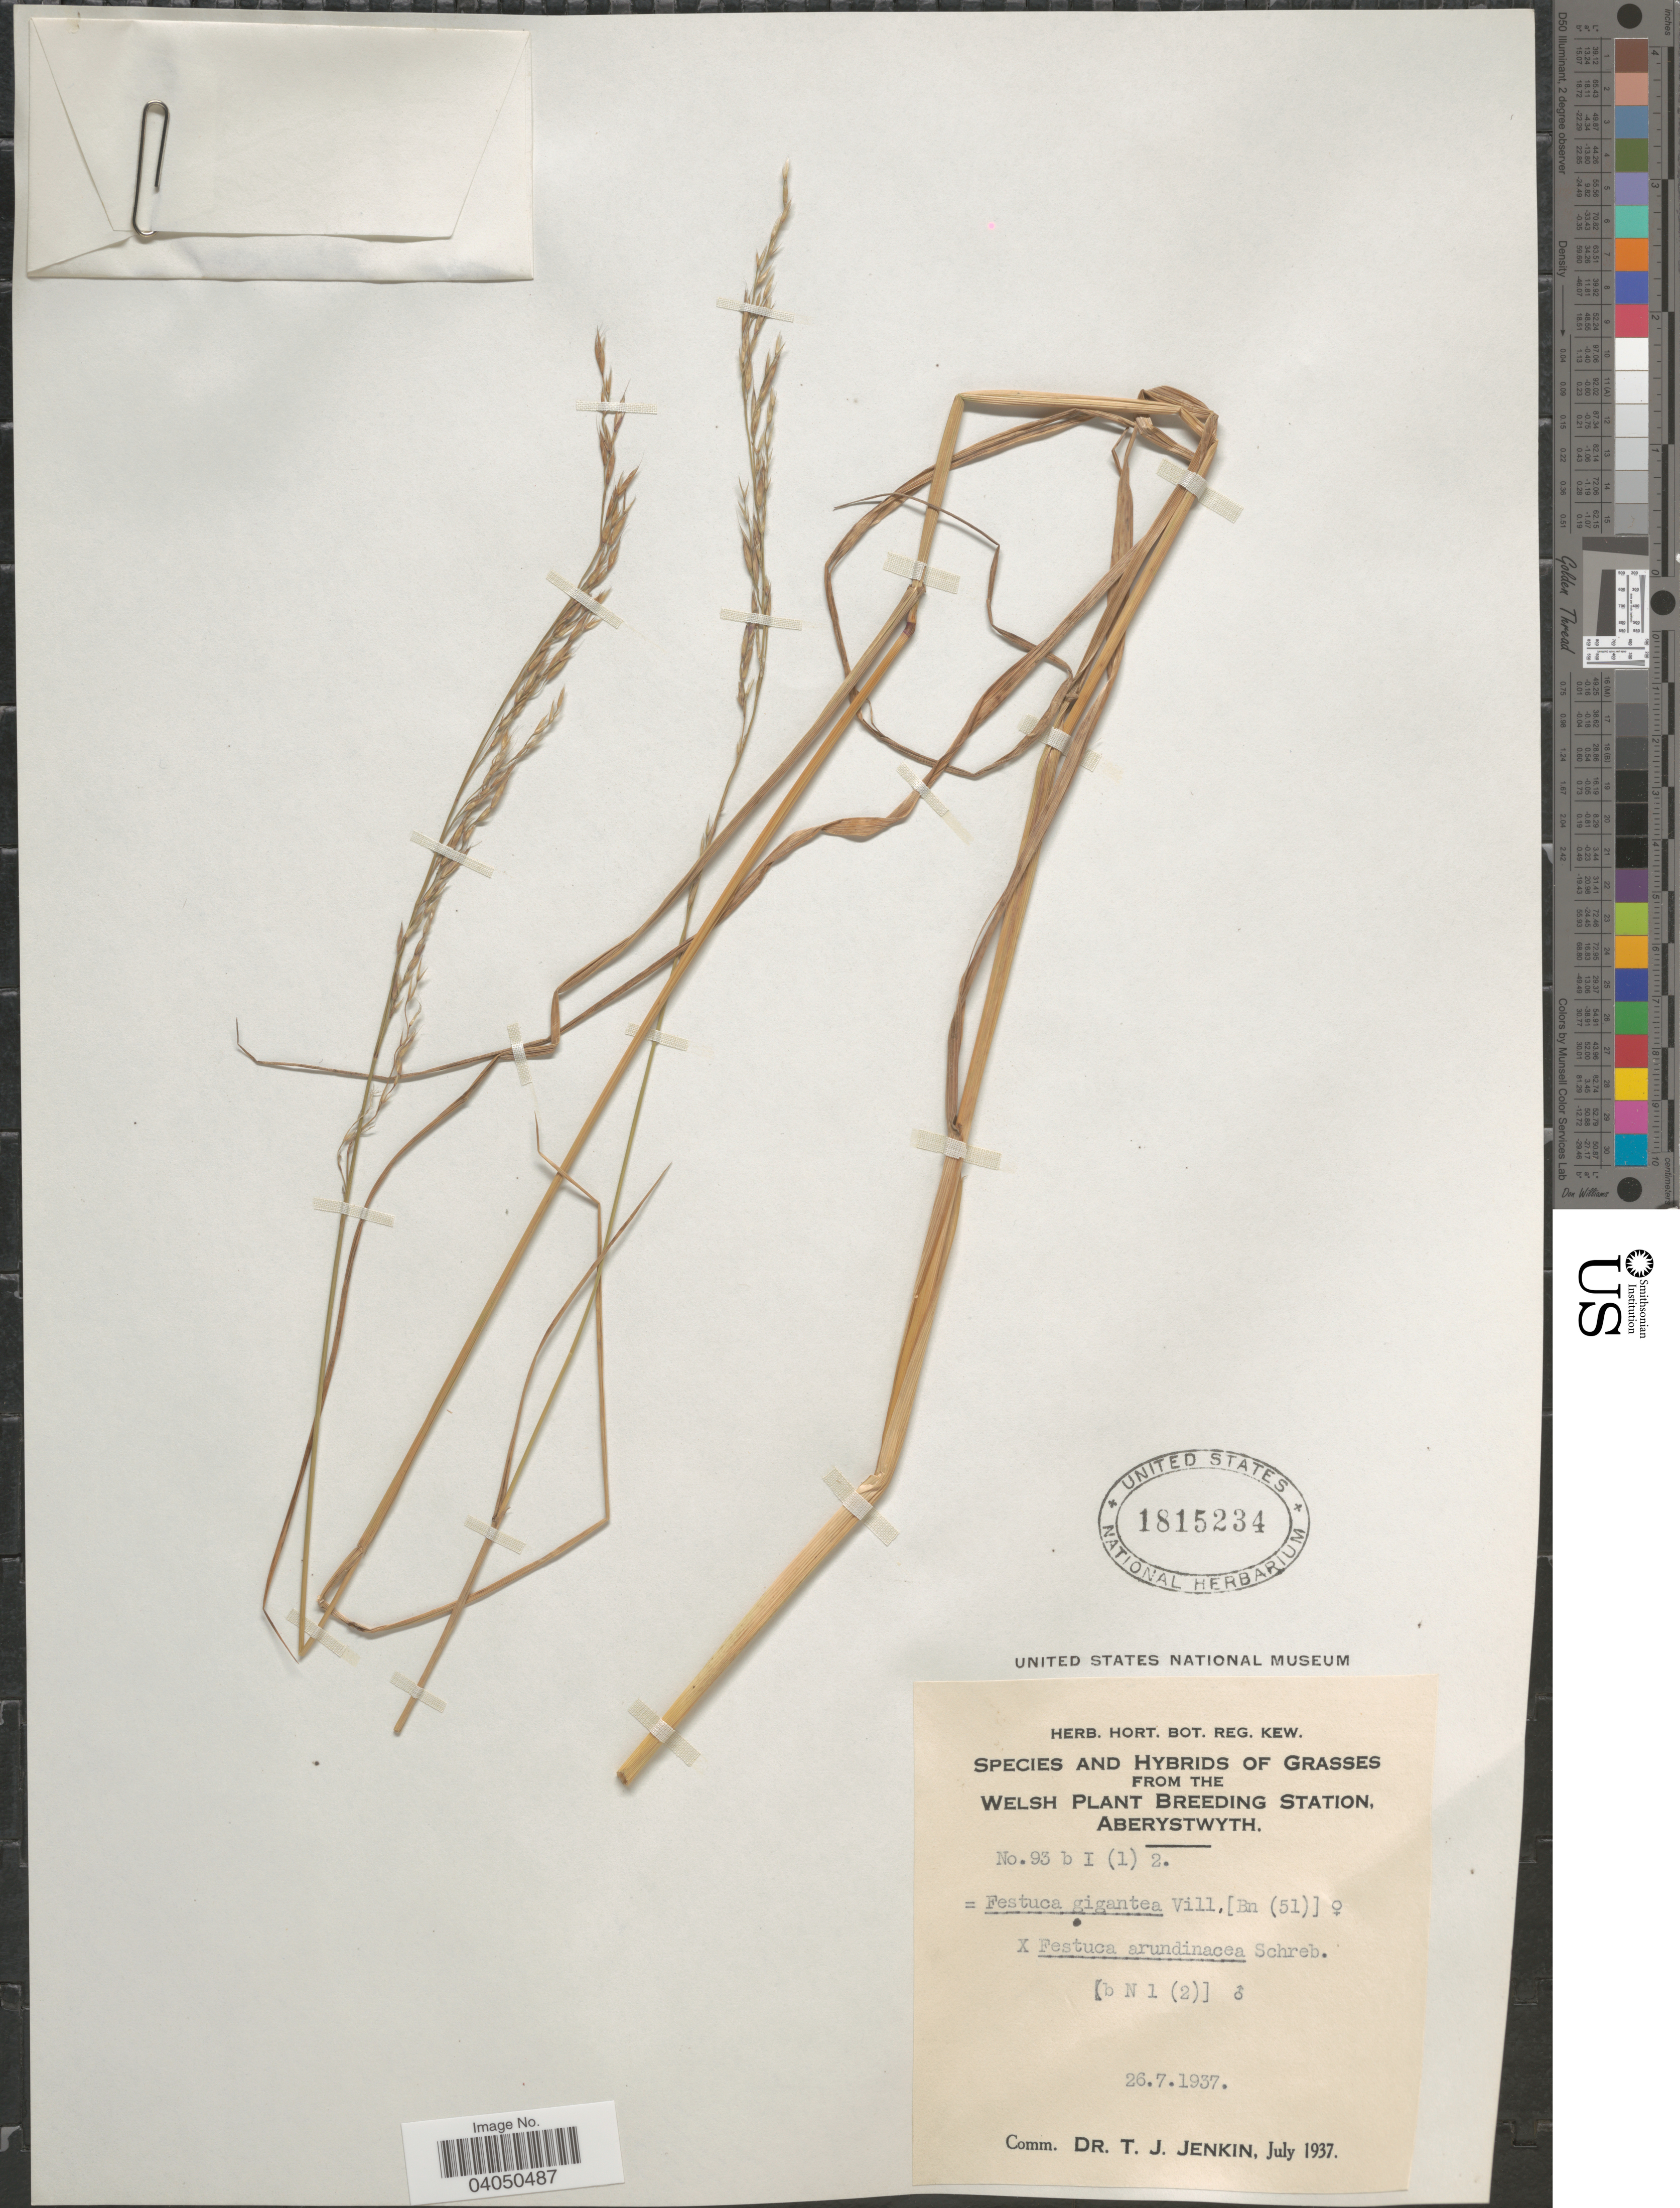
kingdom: Plantae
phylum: Tracheophyta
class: Liliopsida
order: Poales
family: Poaceae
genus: Festuca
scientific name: Festuca sp.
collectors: Ex herb. Hort. Bot. Reg. Kew.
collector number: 93 b I (1) 2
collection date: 1937-07-26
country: United Kingdom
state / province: Wales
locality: Welsh Plant Breeding Station, Aberystwyth.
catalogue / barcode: US 1815234